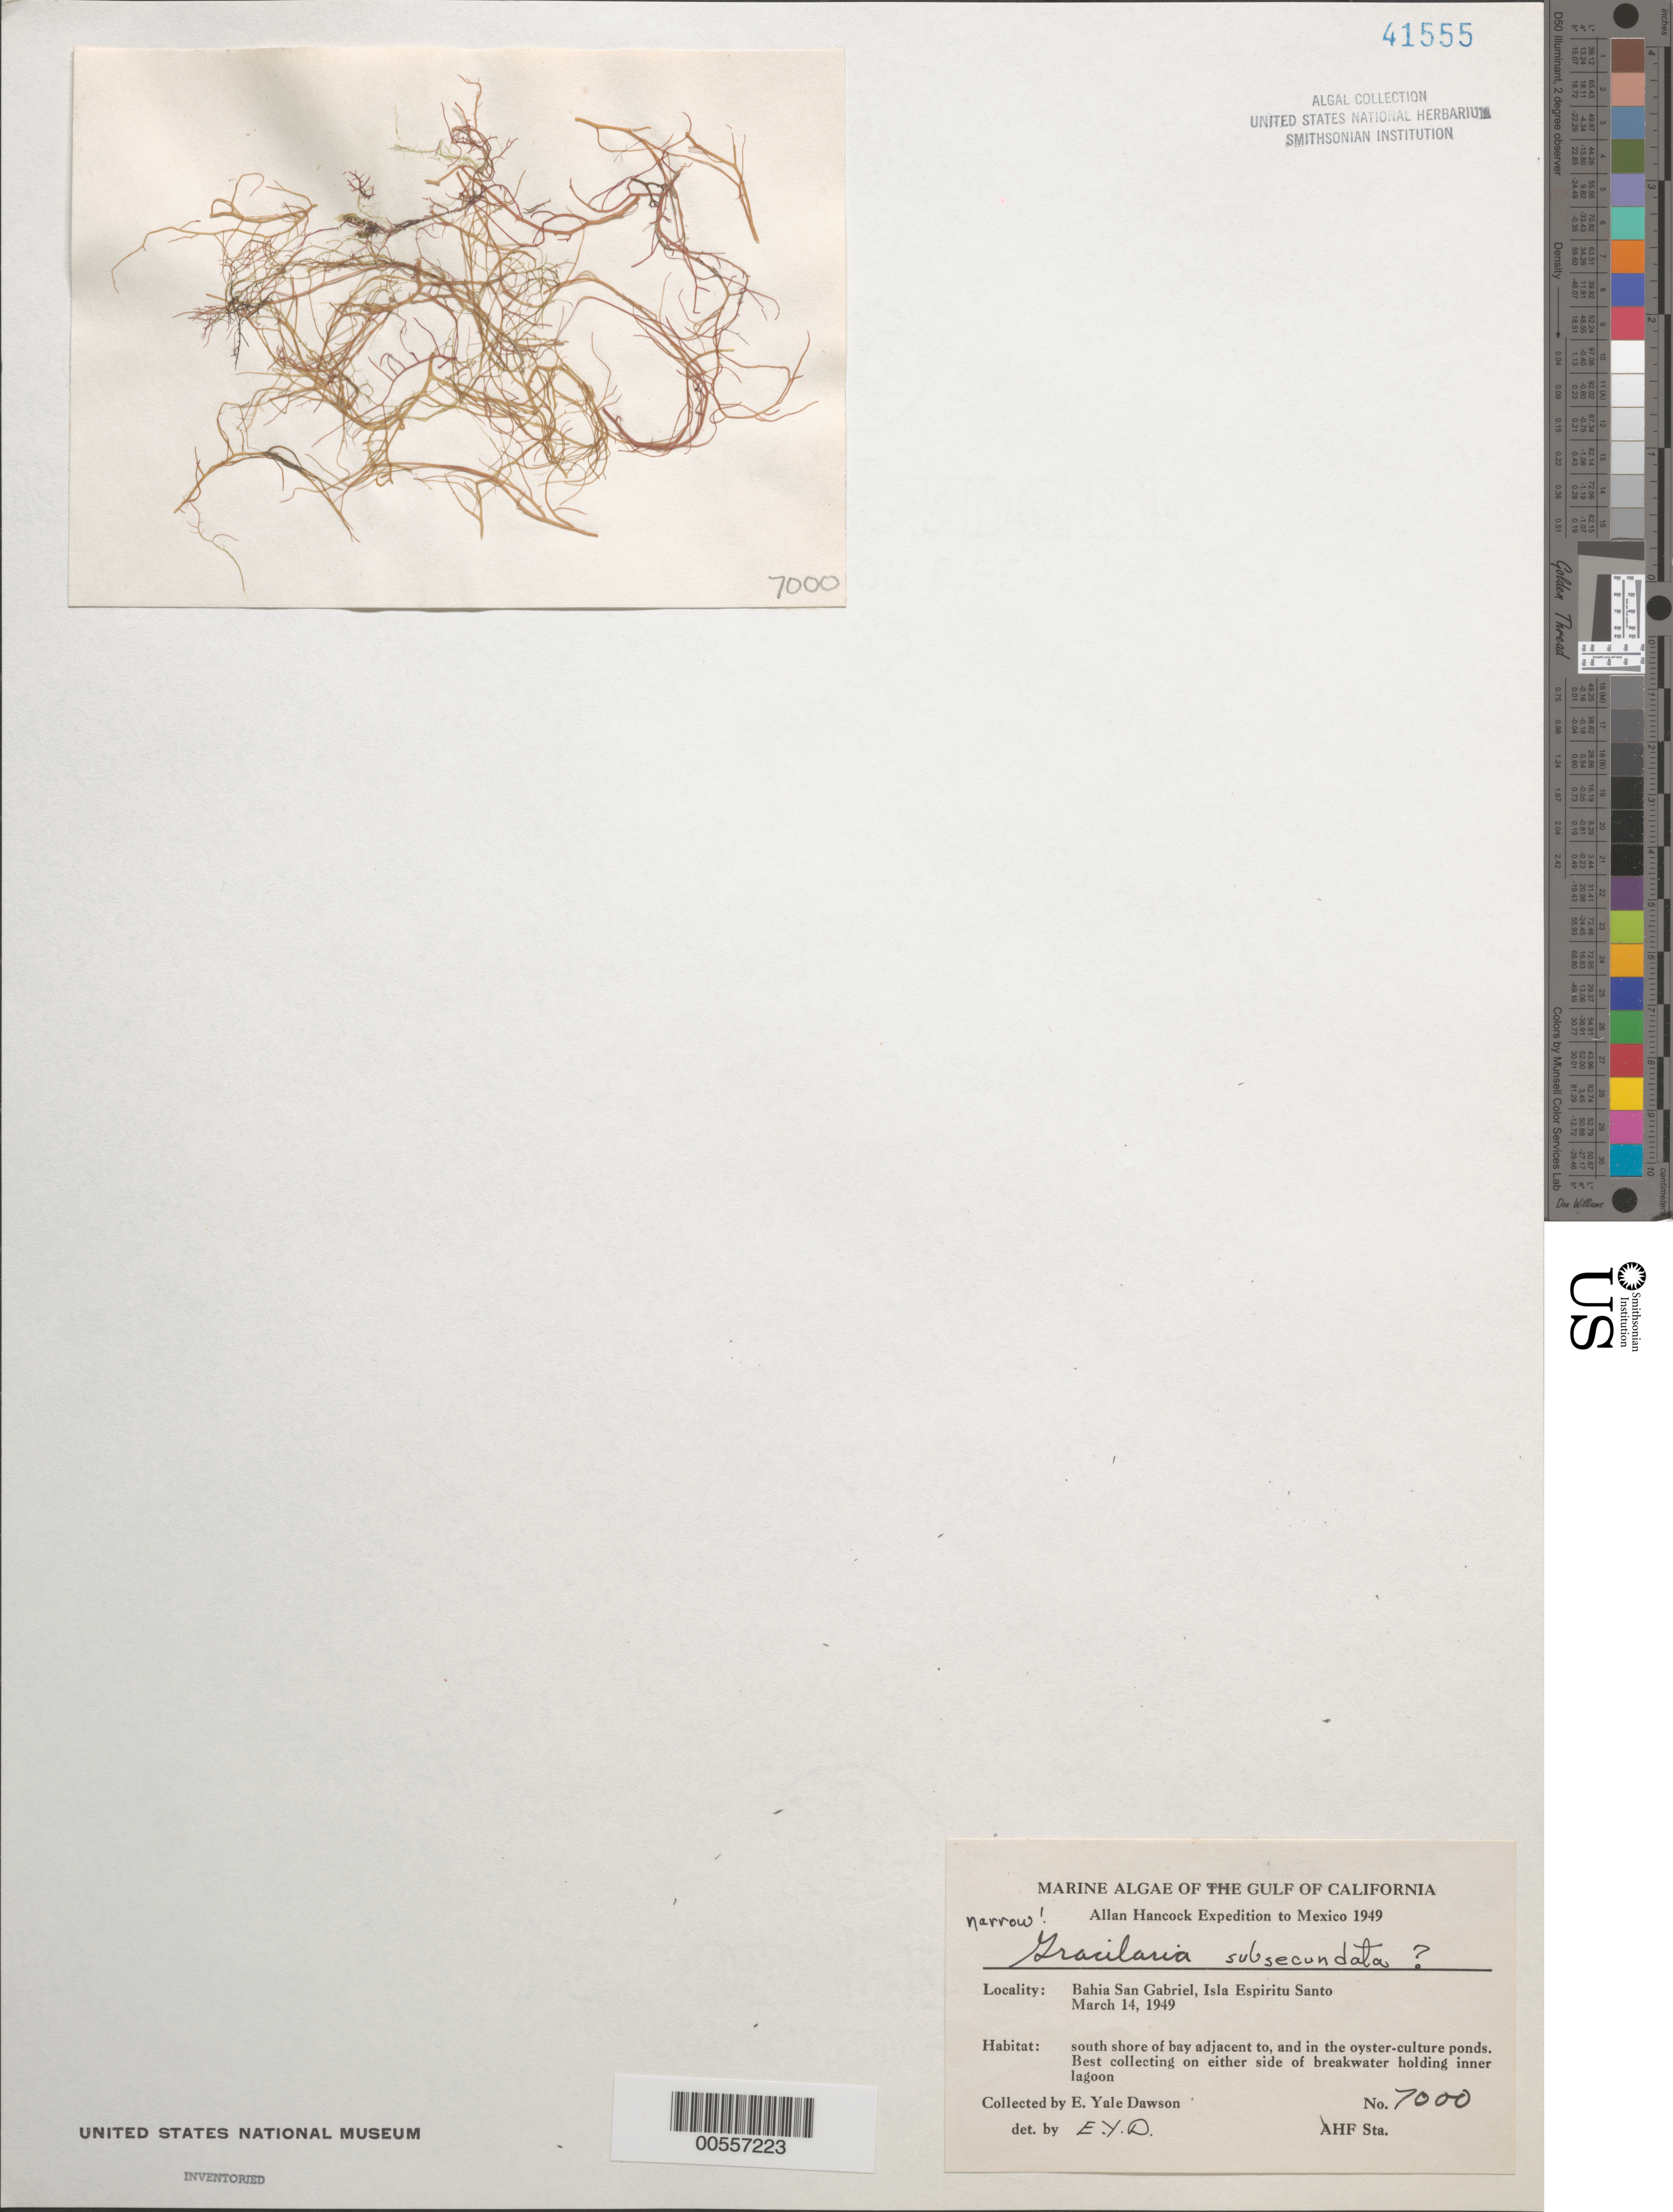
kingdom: Plantae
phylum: Rhodophyta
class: Florideophyceae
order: Gracilariales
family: Gracilariaceae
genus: Gracilaria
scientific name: Gracilaria subsecundata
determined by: Dawson, E. Y.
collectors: E. Y. Dawson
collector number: EYD 7000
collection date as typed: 14 Mar 1949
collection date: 1949-03-14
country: Mexico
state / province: Baja California Sur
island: Isla Espiritu Santo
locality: Bahia San Gabriel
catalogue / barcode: US 41555